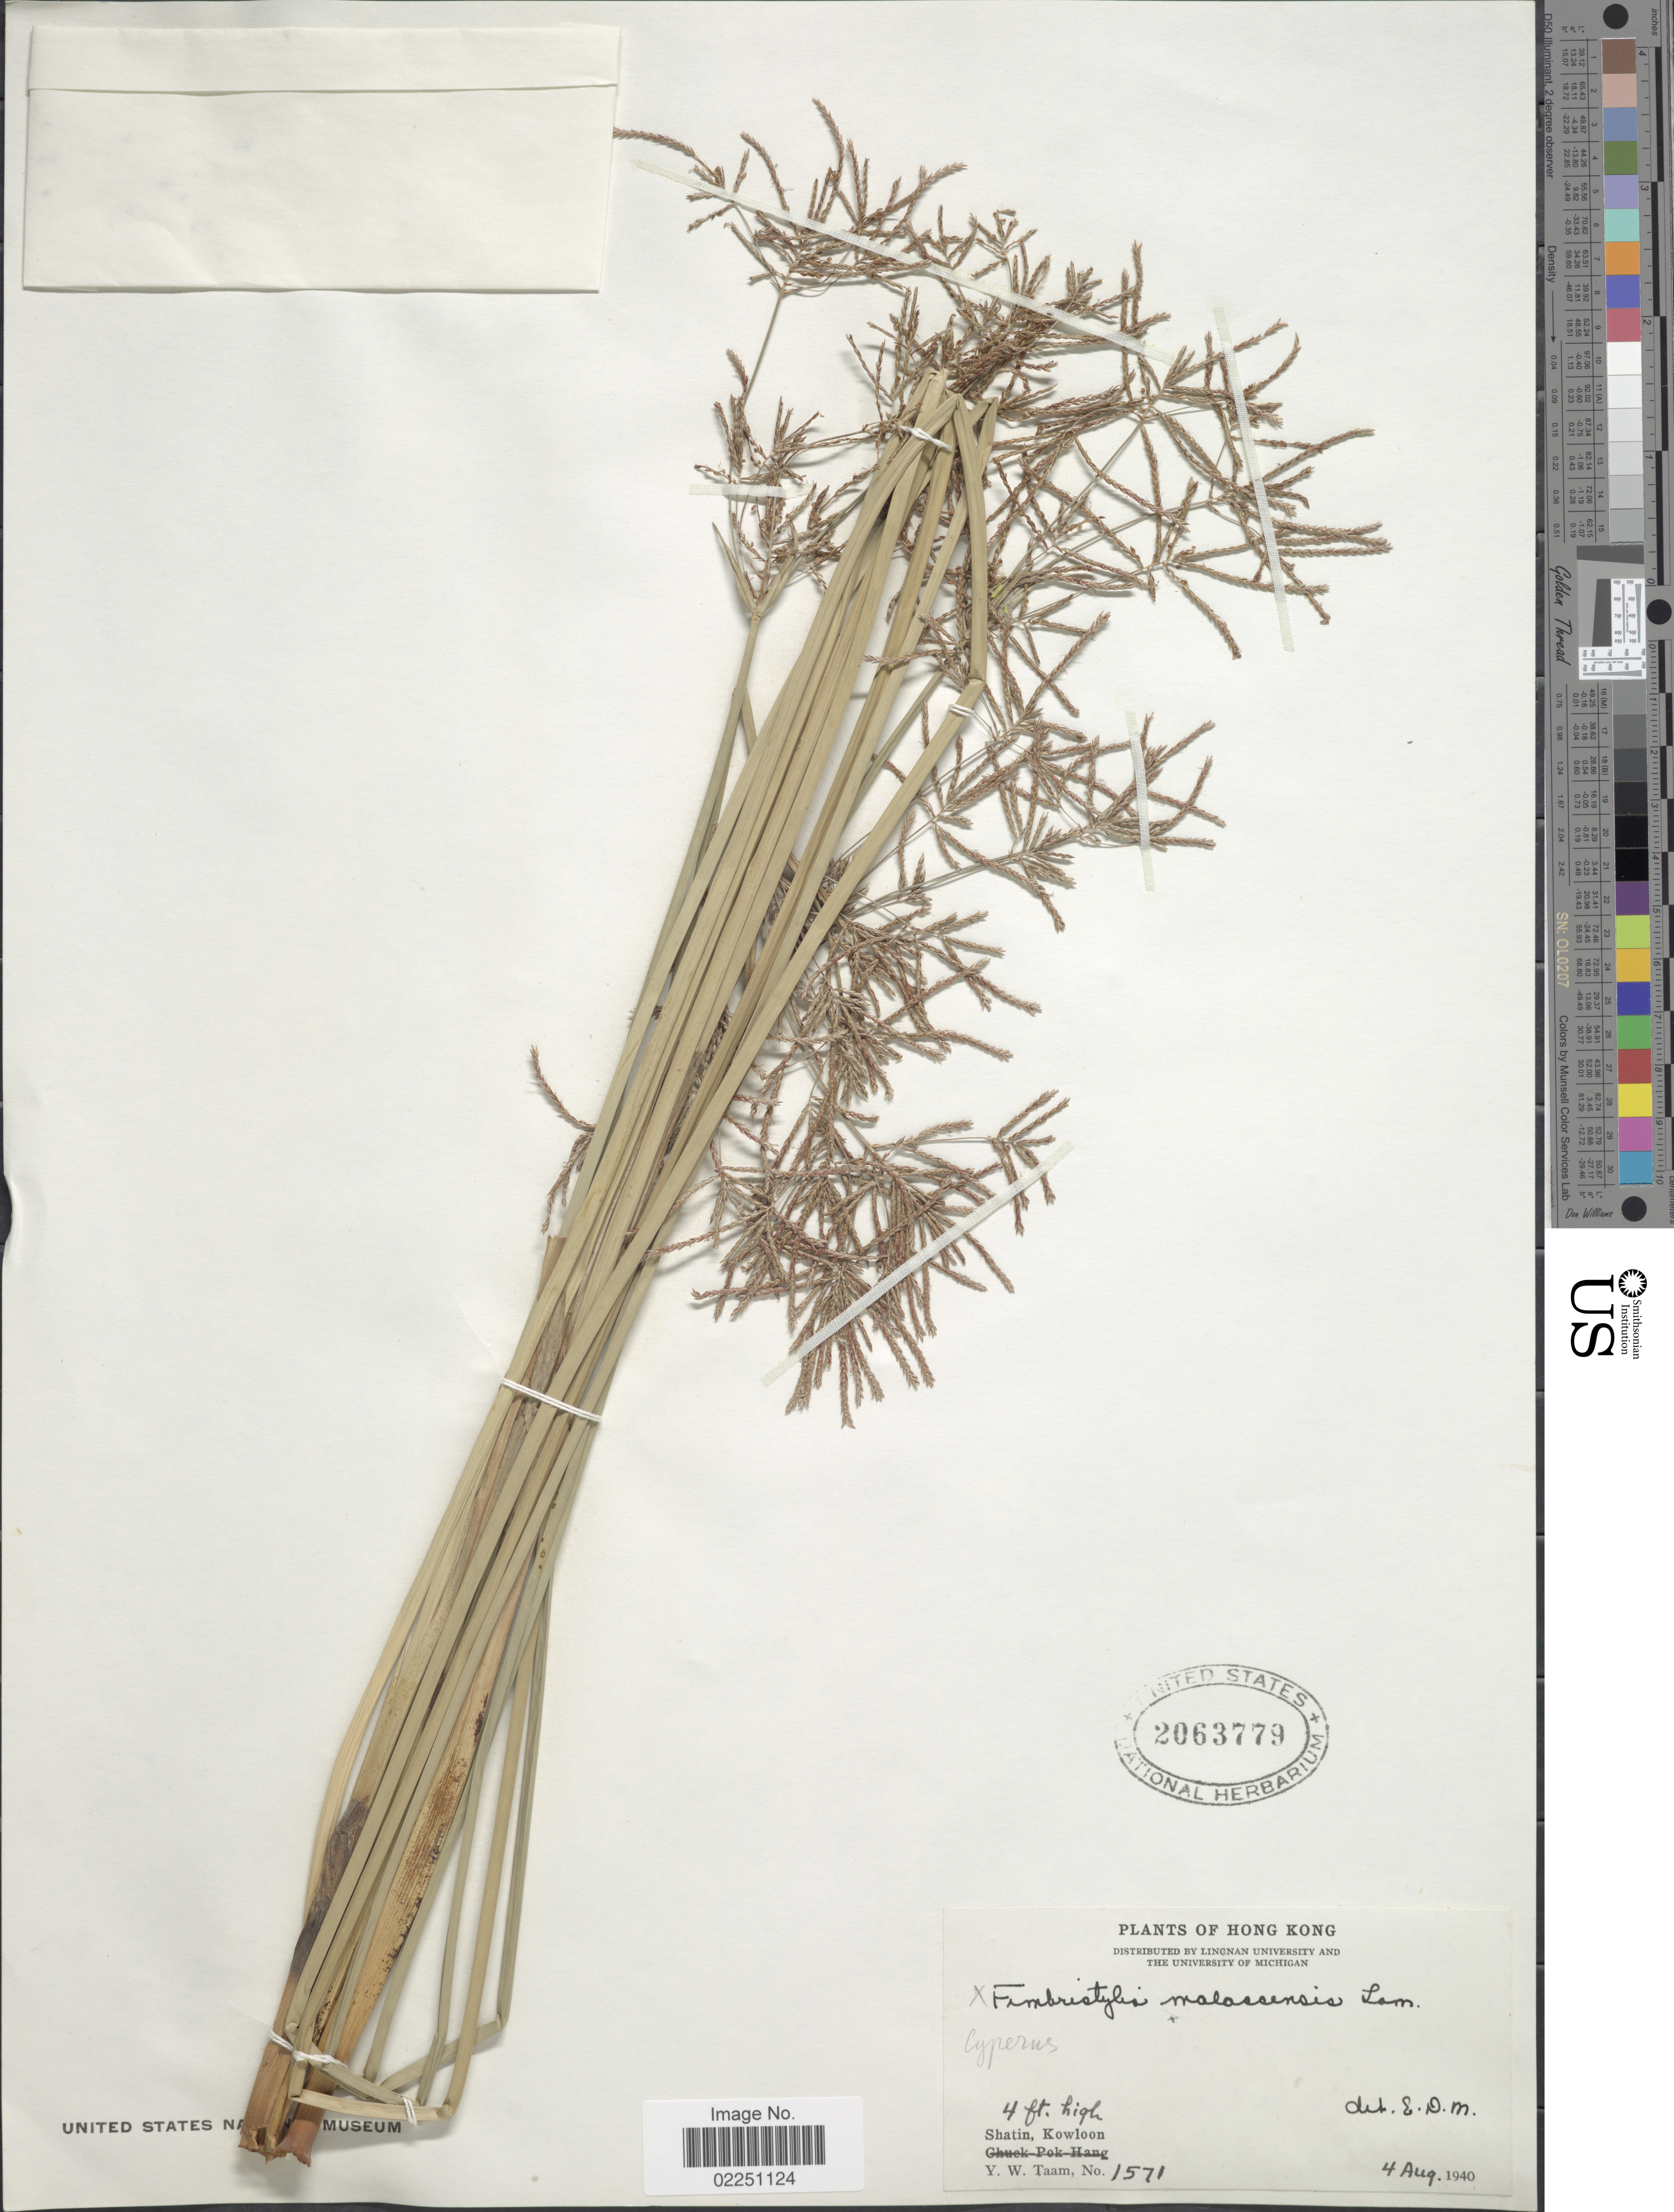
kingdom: Plantae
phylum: Tracheophyta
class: Liliopsida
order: Poales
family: Cyperaceae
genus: Cyperus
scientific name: Cyperus malaccensis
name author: Lam.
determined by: Strong, Mark T., (BOT), Smithsonian Institution - National Museum of Natural History (UNITED STATES)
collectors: Y. W. Taam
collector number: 1571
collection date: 1940-08-04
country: China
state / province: Hong Kong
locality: Shatin, Kowloon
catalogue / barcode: US 2063779